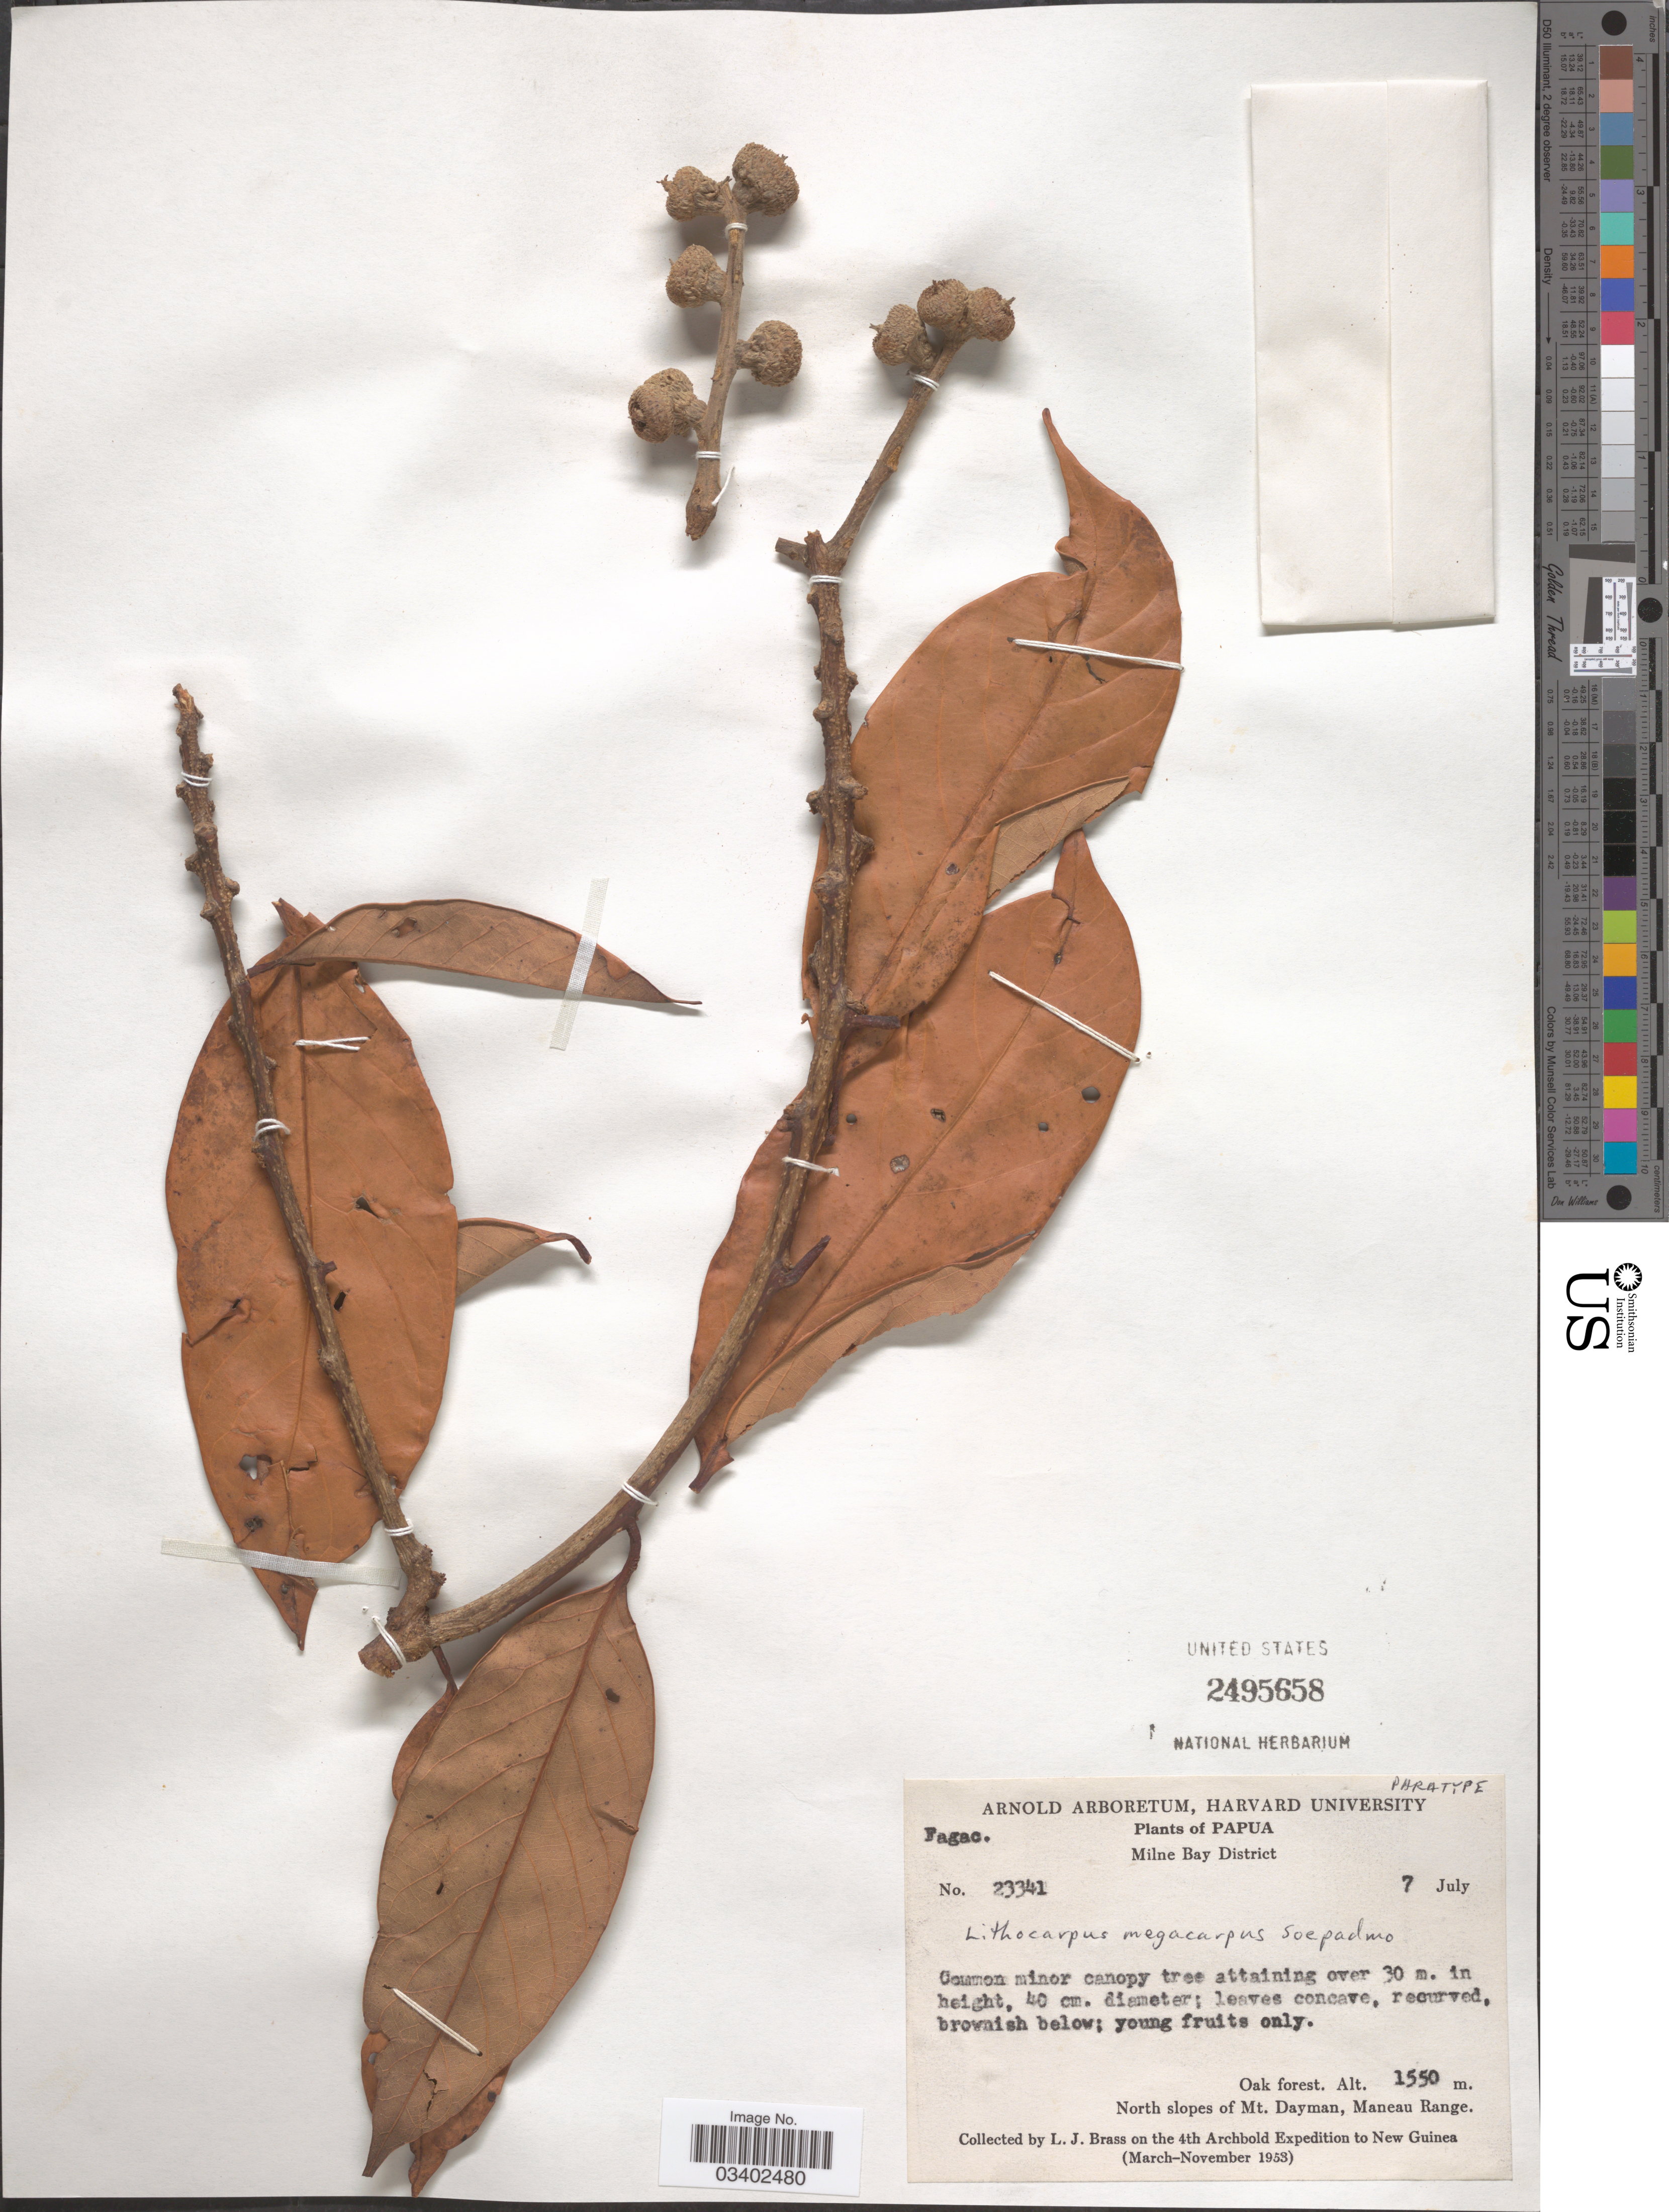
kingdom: Plantae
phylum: Tracheophyta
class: Magnoliopsida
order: Fagales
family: Fagaceae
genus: Lithocarpus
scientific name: Lithocarpus megacarpus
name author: Soepadmo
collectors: L. J. Brass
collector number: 23341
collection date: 1953-07-07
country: Papua New Guinea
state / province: Milne Bay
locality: Papua. Milne Bay District. Oak forest. North slopes of Mt. Dayman, Maneau Range. New Guinea.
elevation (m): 1550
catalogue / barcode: US 2495658